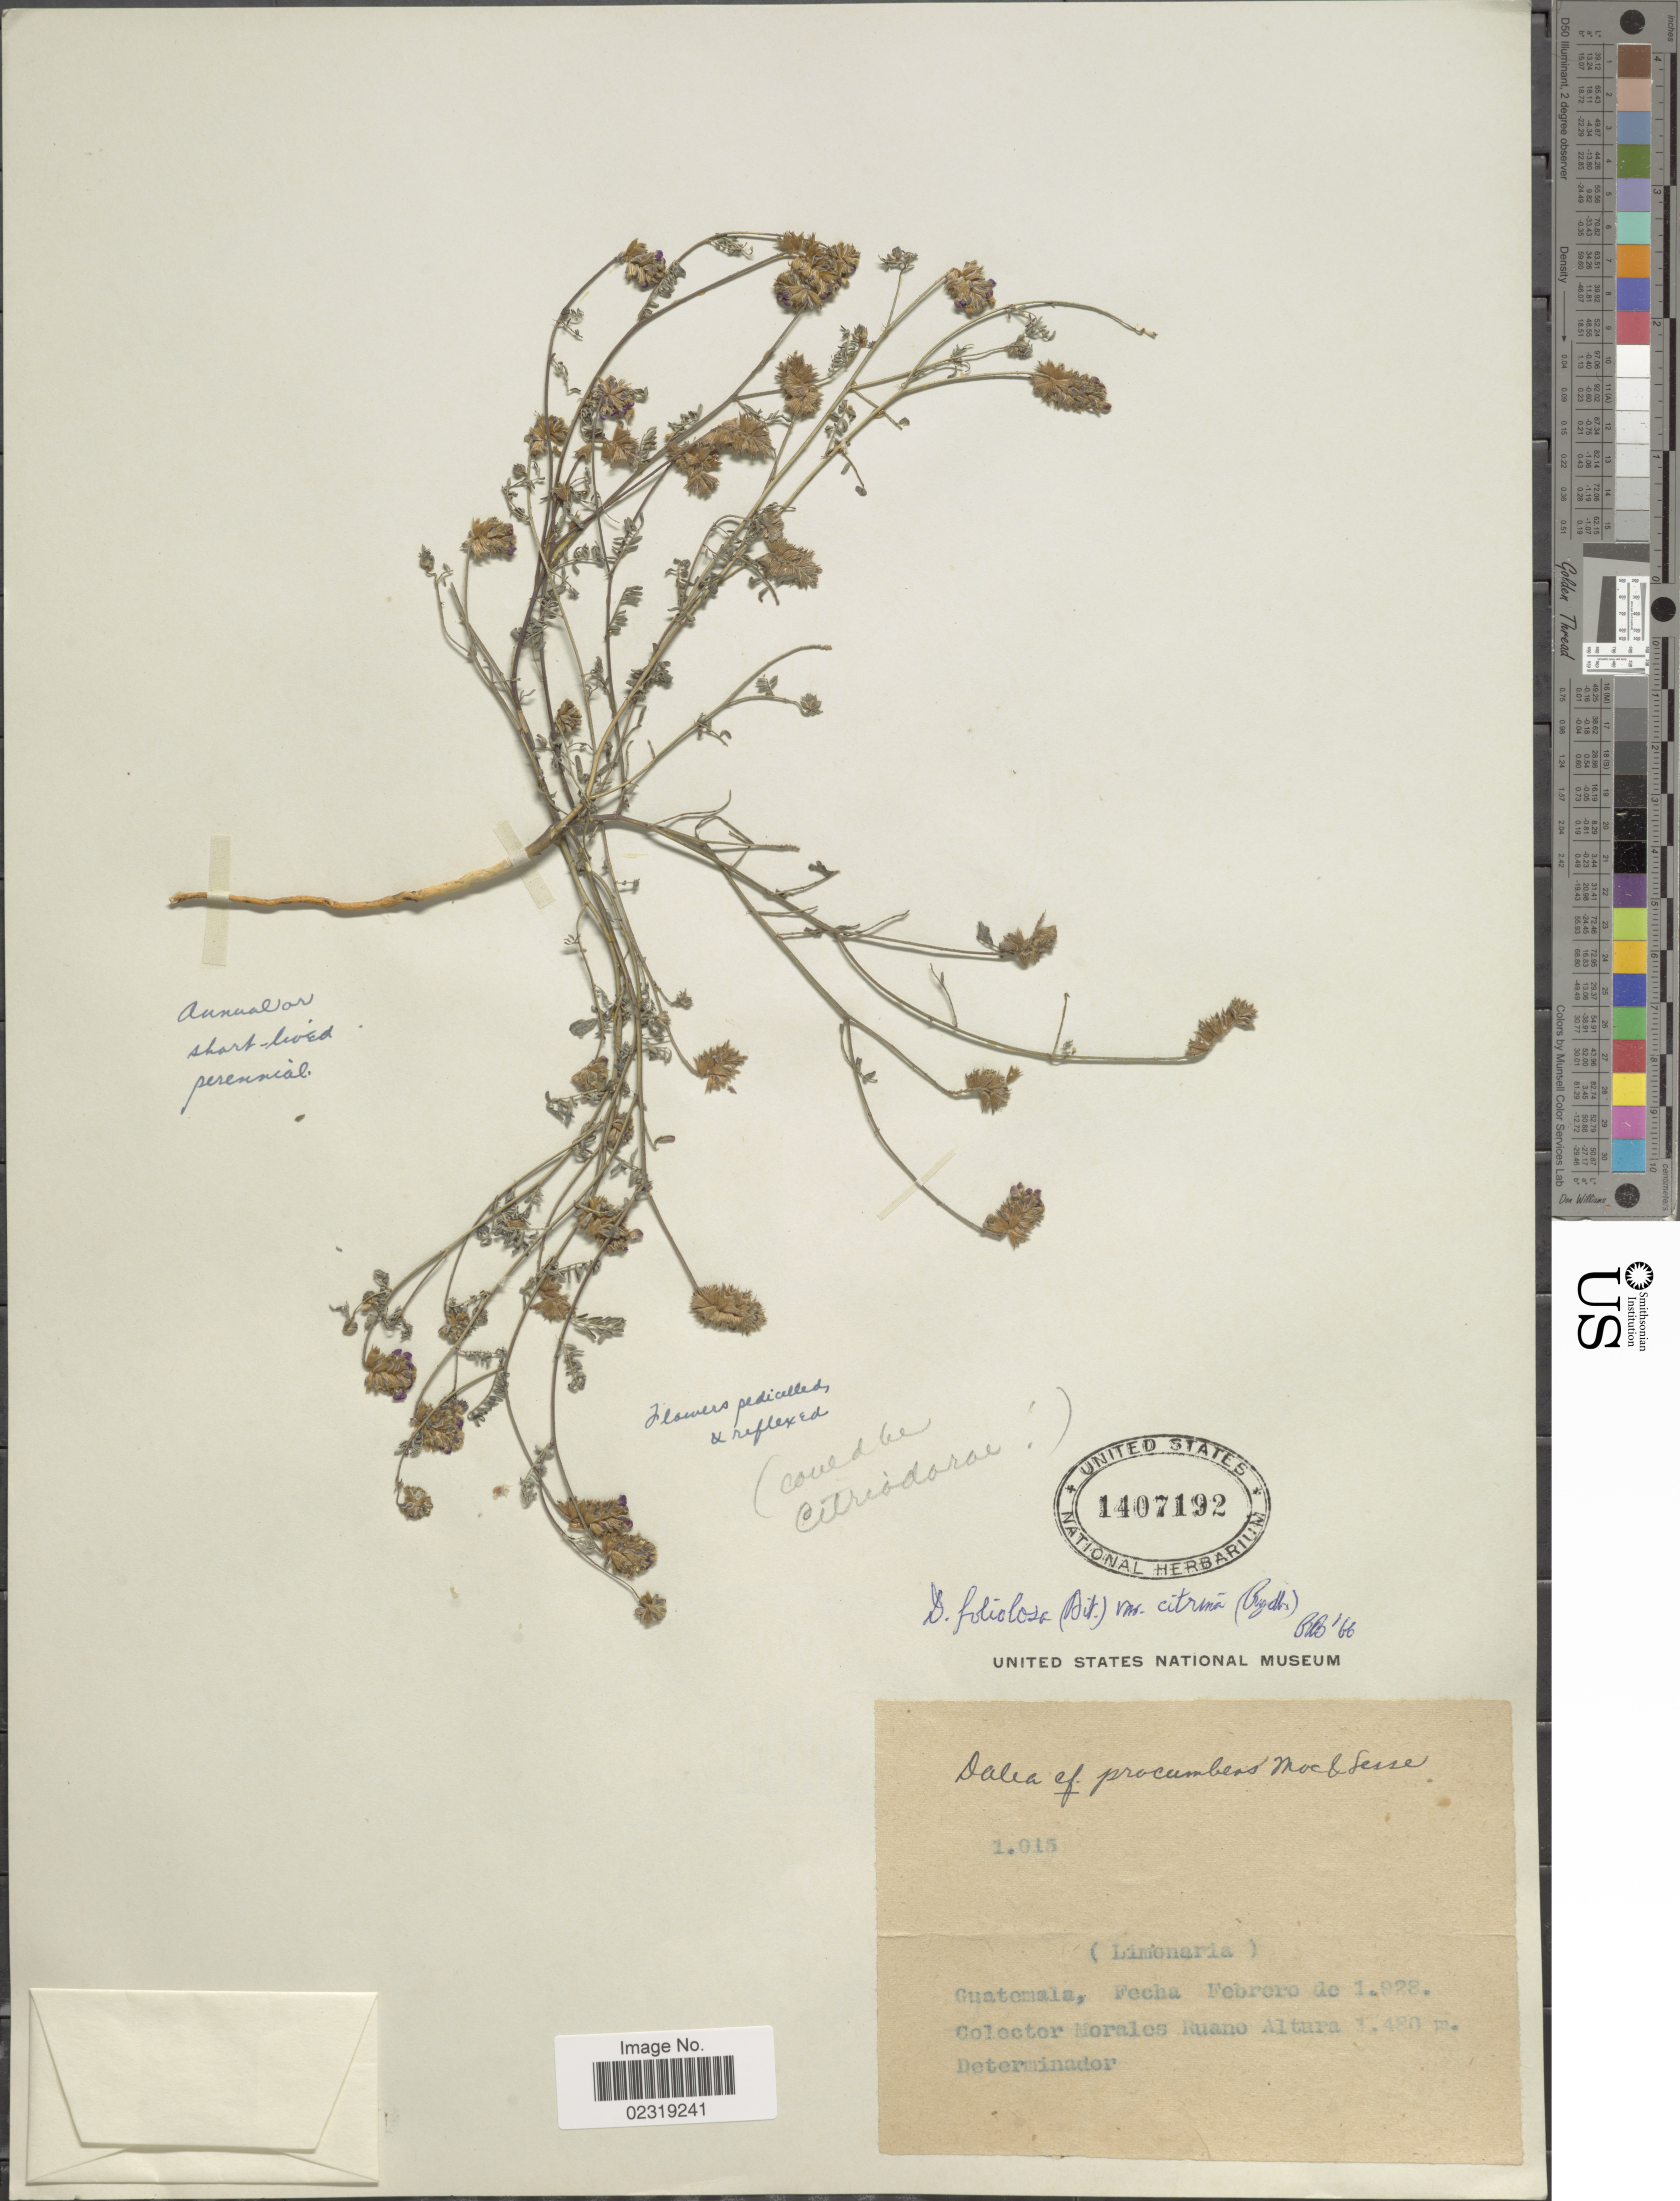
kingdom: Plantae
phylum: Tracheophyta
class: Magnoliopsida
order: Fabales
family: Fabaceae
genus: Dalea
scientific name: Dalea foliolosa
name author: (Aiton) Barneby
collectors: M. Ruano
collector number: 1015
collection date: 1928-02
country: Guatemala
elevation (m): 1480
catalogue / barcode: US 1407192